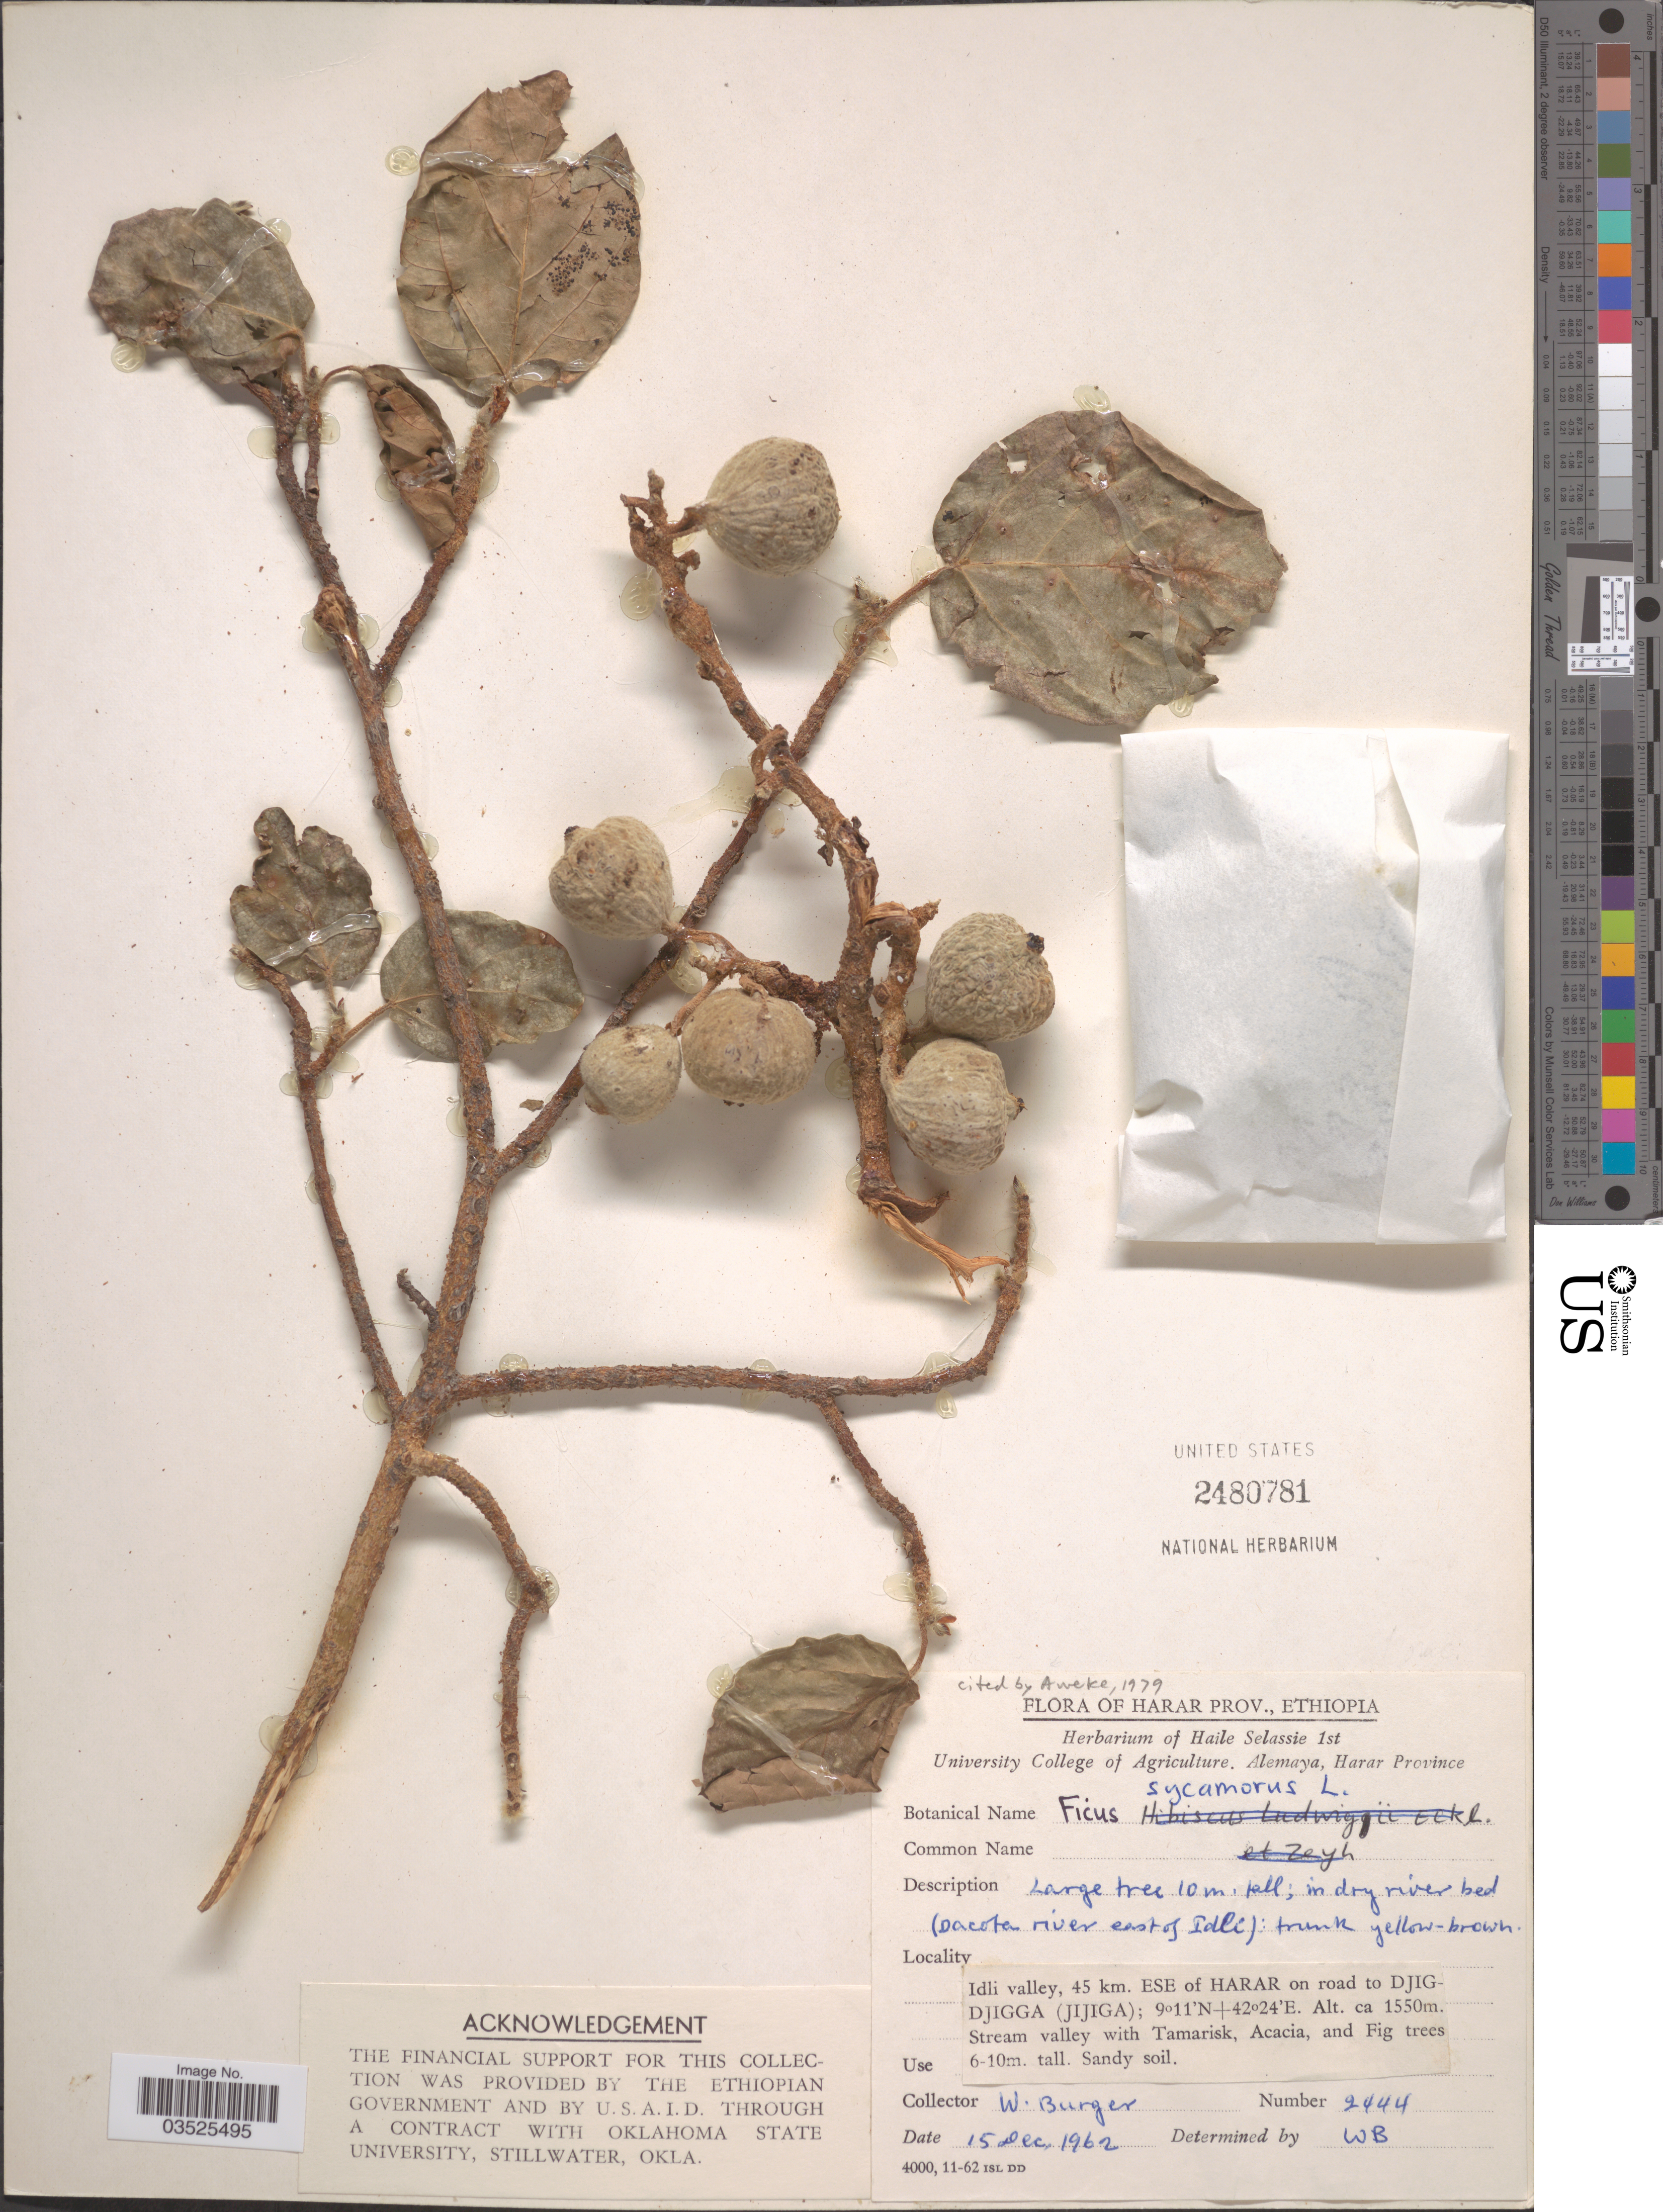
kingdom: Plantae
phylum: Tracheophyta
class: Magnoliopsida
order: Rosales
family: Moraceae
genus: Ficus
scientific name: Ficus sycomorus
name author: L.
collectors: W. Burger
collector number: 2444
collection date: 1962-12-15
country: Ethiopia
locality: Harar Prov., in dry river bed (Dacota river east of Idli). Idli valley, 45 km. ESE of Harar on road to Djig-Djigga (Jijiga).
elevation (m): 1550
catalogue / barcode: US 2480781